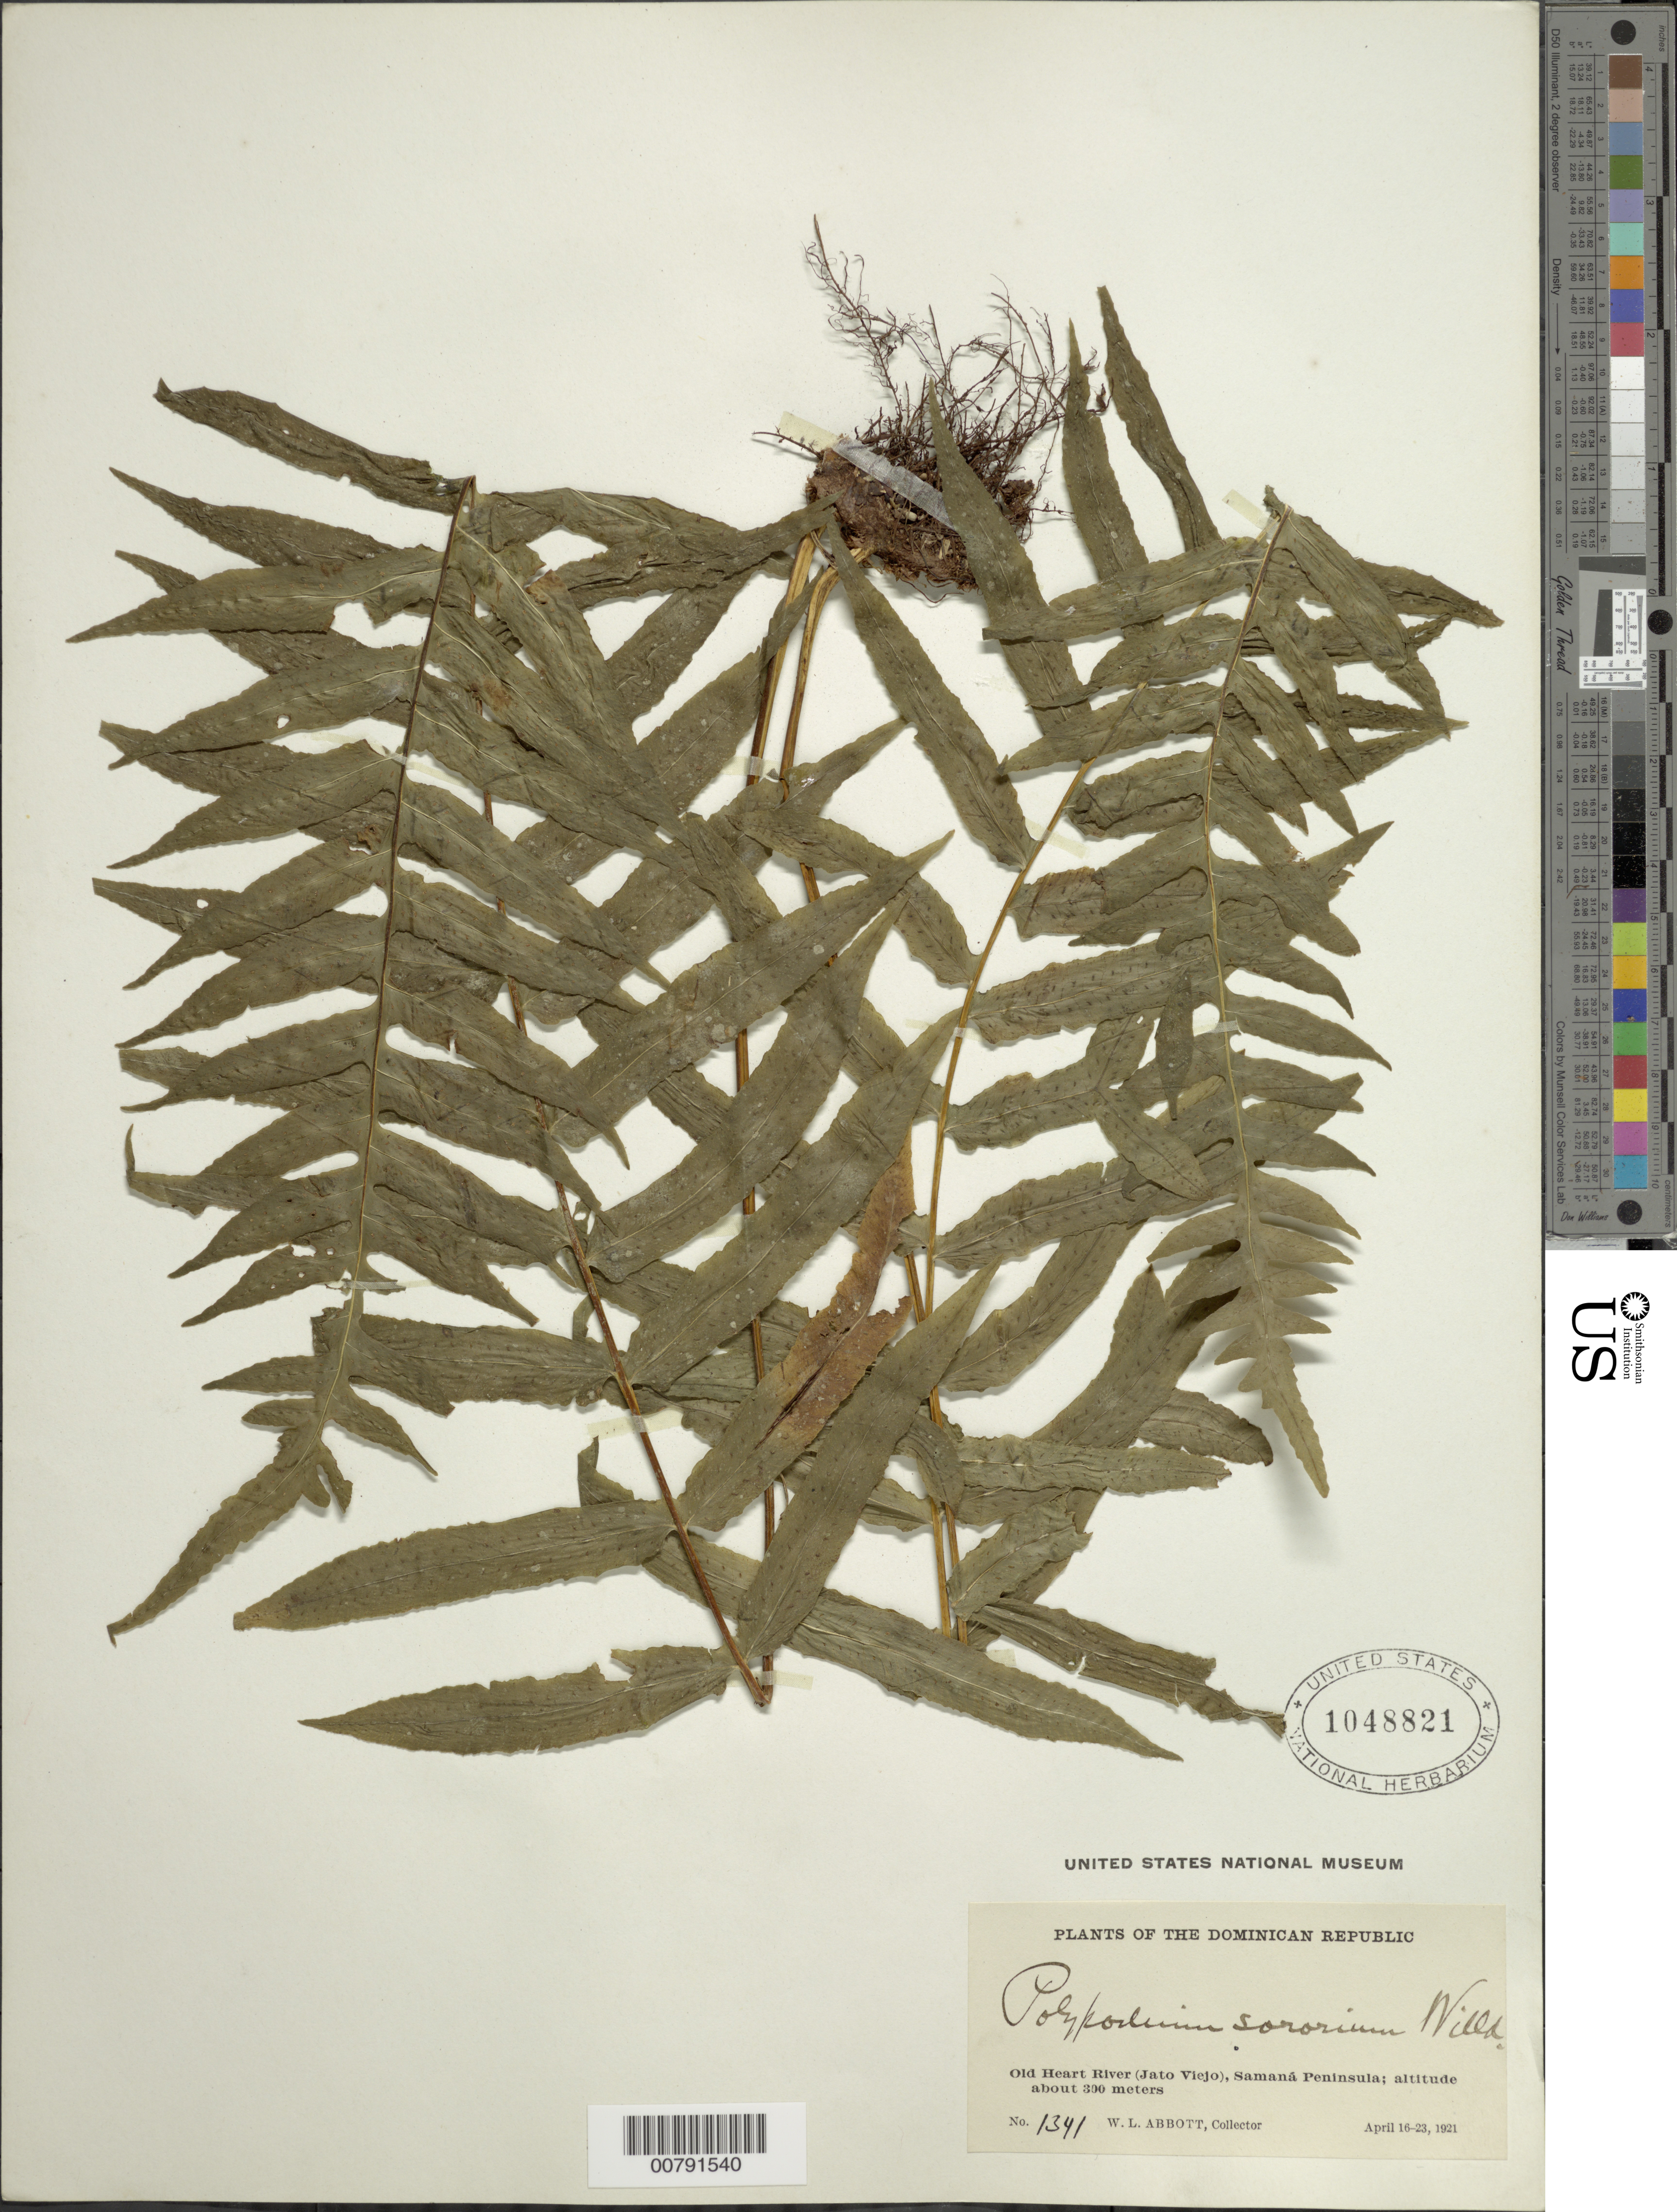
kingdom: Plantae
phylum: Tracheophyta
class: Polypodiopsida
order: Polypodiales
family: Polypodiaceae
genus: Polypodium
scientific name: Polypodium dulce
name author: Poir.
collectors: W. L. Abbott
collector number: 1341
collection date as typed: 16 Apr 1910 23 Apr 1921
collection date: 1910-04-16/1921-04-23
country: Dominican Republic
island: Hispaniola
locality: Old Heart River (Jato Viejo), Samaná Peninsula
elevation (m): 300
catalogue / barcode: US 1048821